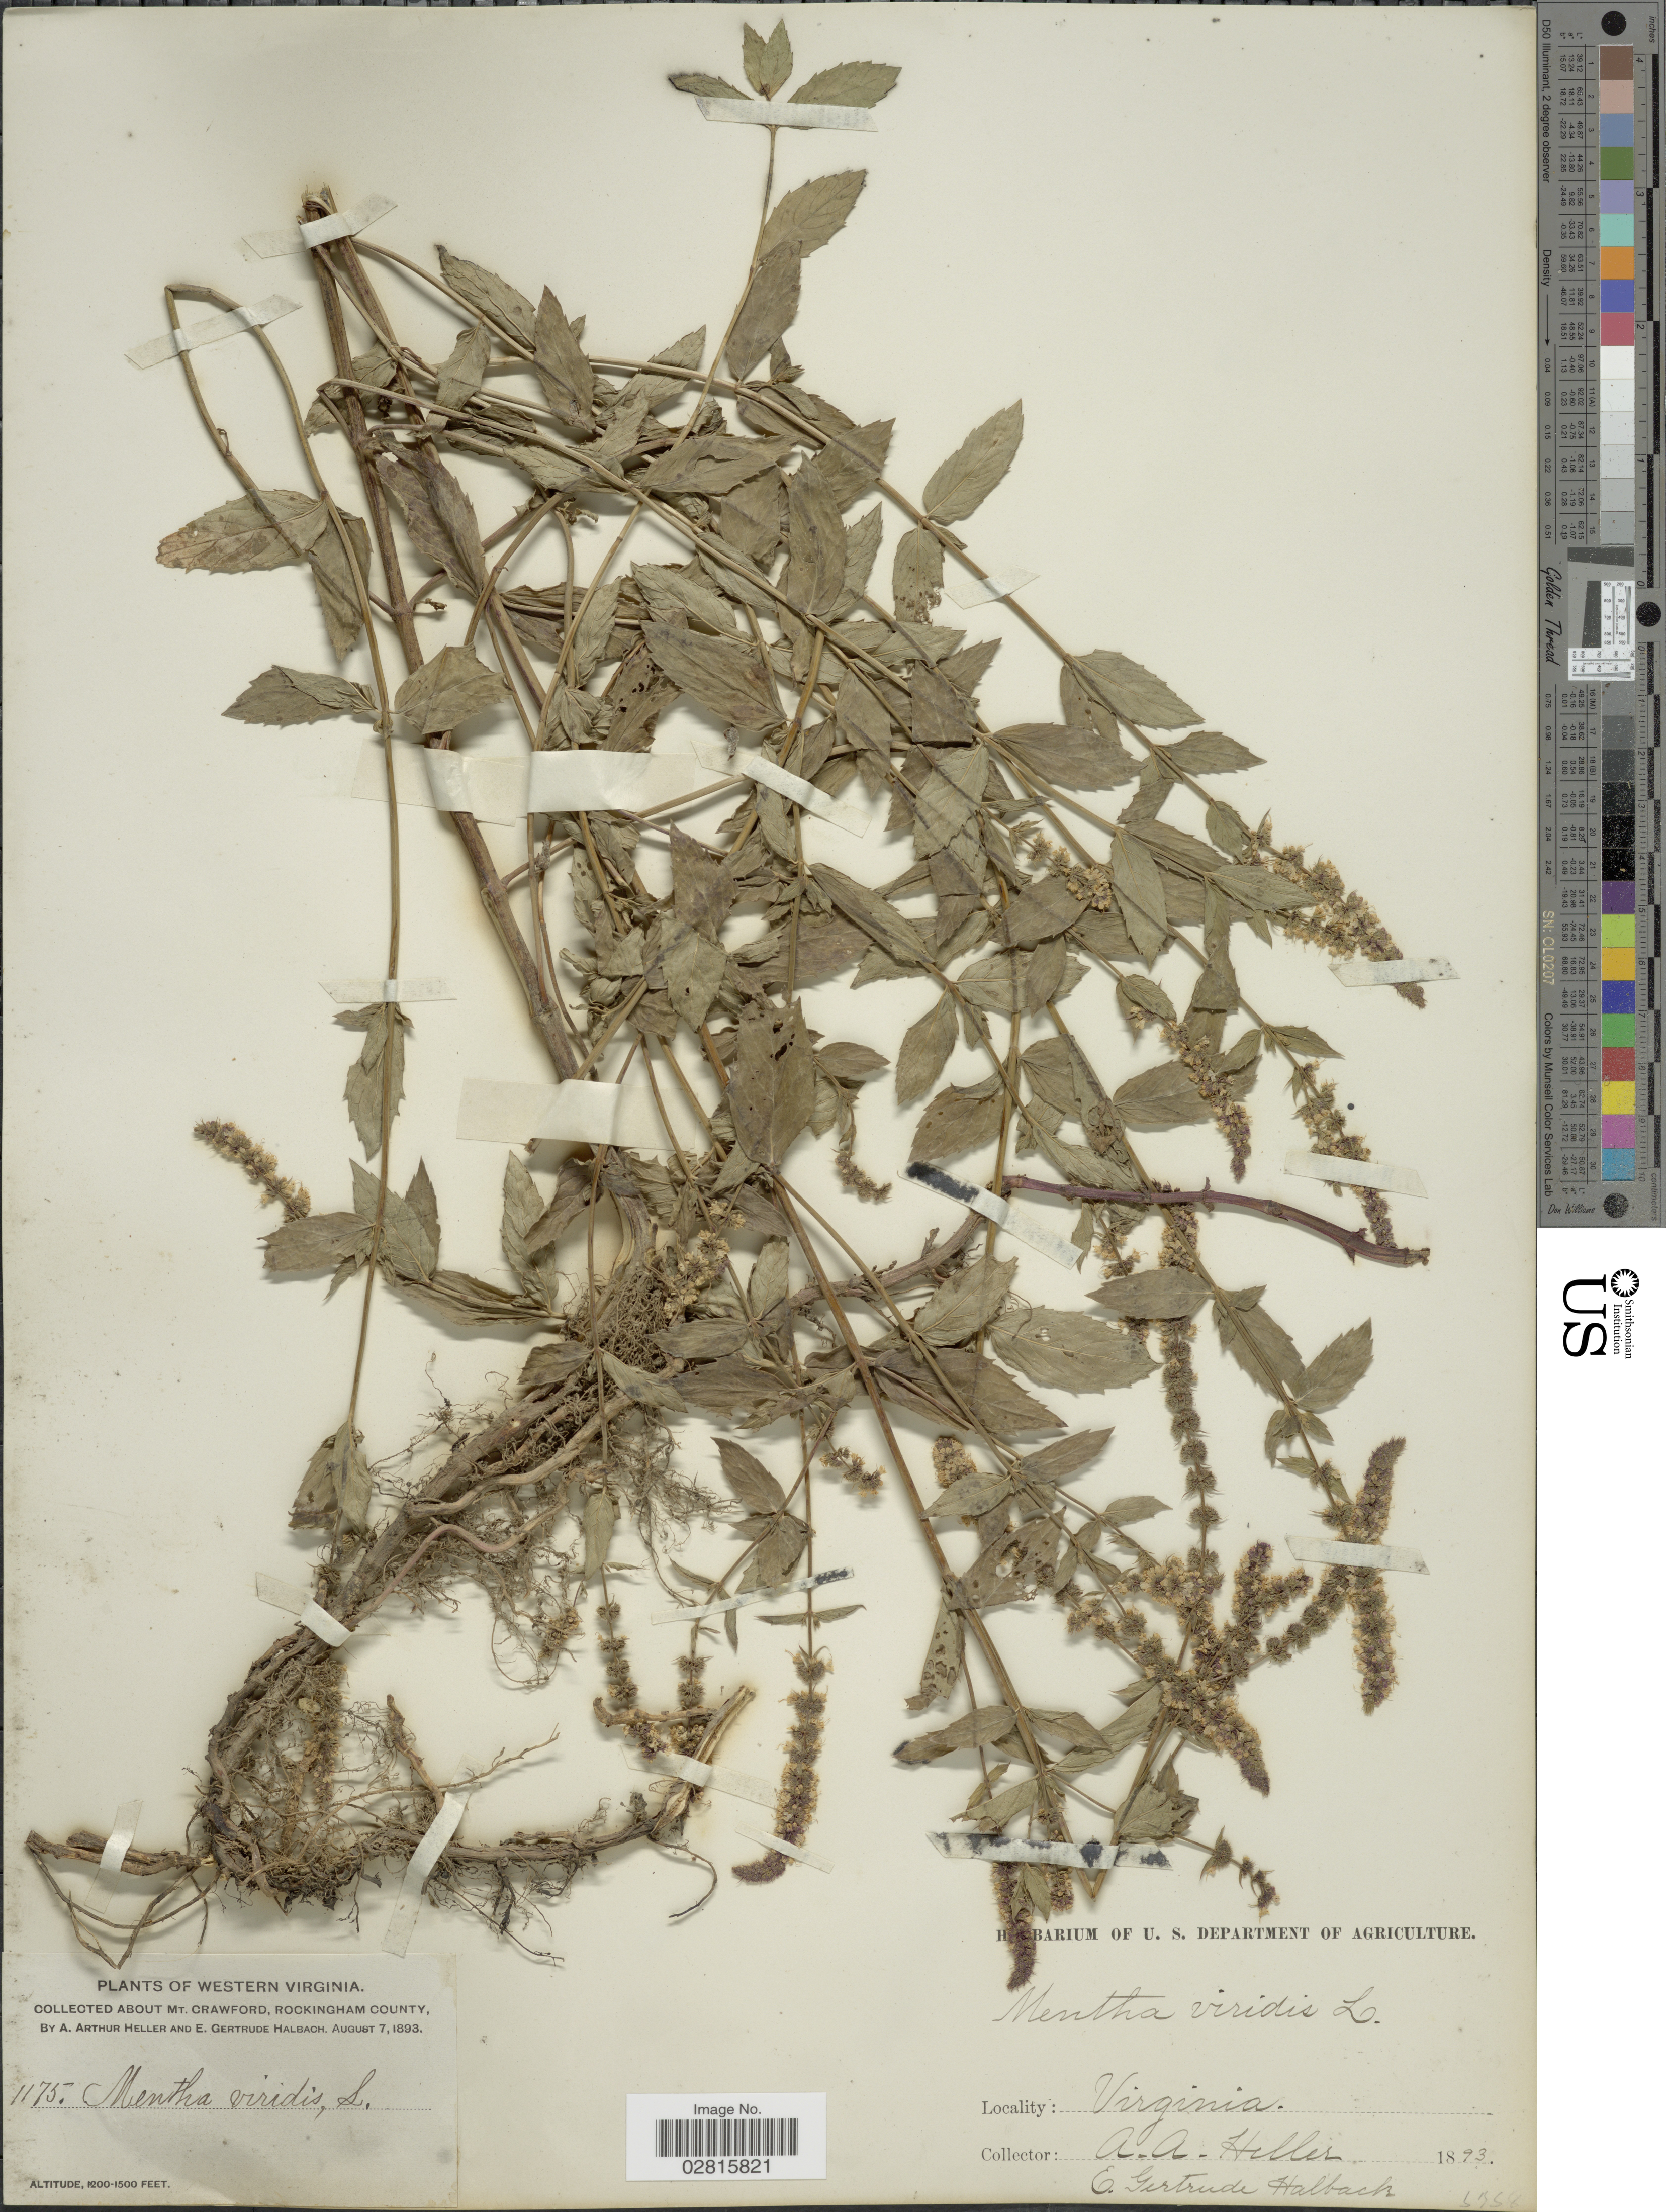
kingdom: Plantae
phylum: Tracheophyta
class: Magnoliopsida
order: Lamiales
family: Lamiaceae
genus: Mentha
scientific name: Mentha spicata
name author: L.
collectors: A. A. Heller & E. G. Halbach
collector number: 1175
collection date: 1893-08-07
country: United States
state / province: Virginia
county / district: Rockingham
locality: Western Virginia. Collected about Mt. Crawford, Rockingham County.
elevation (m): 366